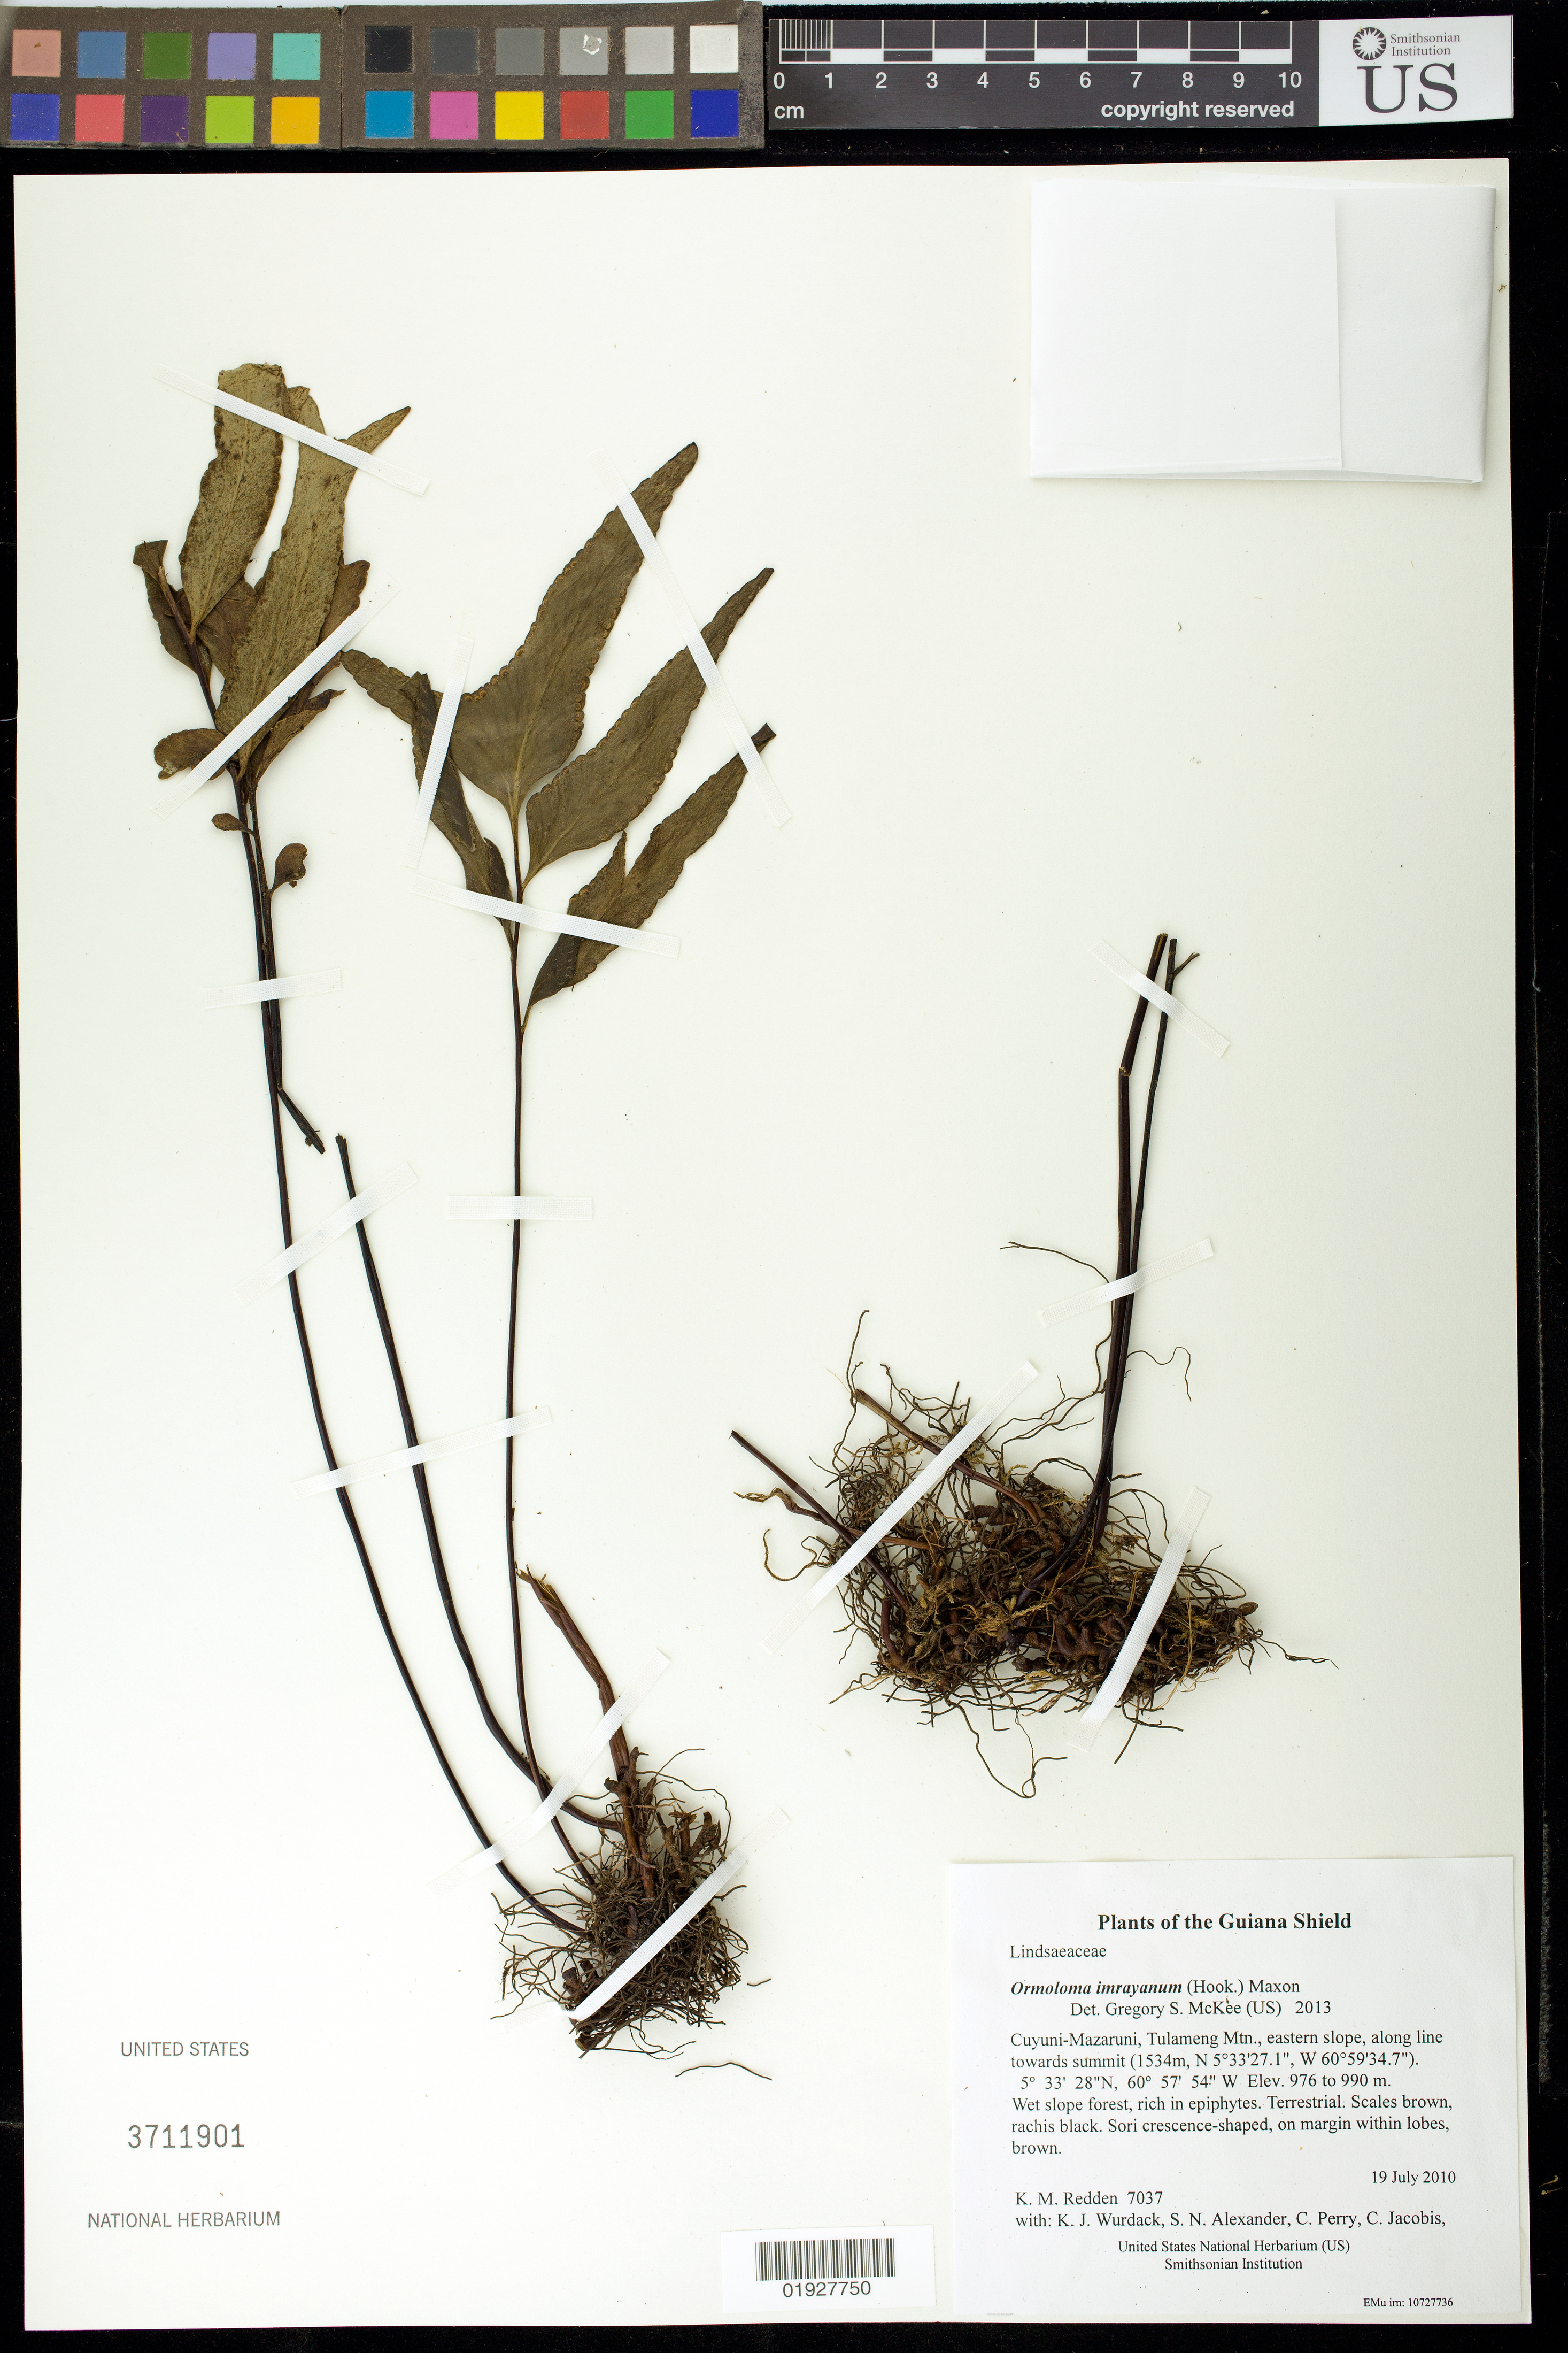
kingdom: Plantae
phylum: Tracheophyta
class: Polypodiopsida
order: Polypodiales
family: Lindsaeaceae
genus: Lindsaea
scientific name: Lindsaea imrayana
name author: (Hook.) Pérez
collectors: K. M. Redden, K. Wurdack, S. N. Alexander, C. Perry, C. Jacobis, D. Hunter, V. Roland & H. Hunter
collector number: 7037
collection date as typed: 19 July 2010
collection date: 2010-07-19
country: Guyana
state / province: Cuyuni-Mazaruni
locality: Tulameng Mtn., eastern slope, along line towards summit (1534m, N 5°33'27.1", W 60°59'34.7")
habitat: Wet slope forest, rich in epiphytes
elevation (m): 976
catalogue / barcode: US 3711901